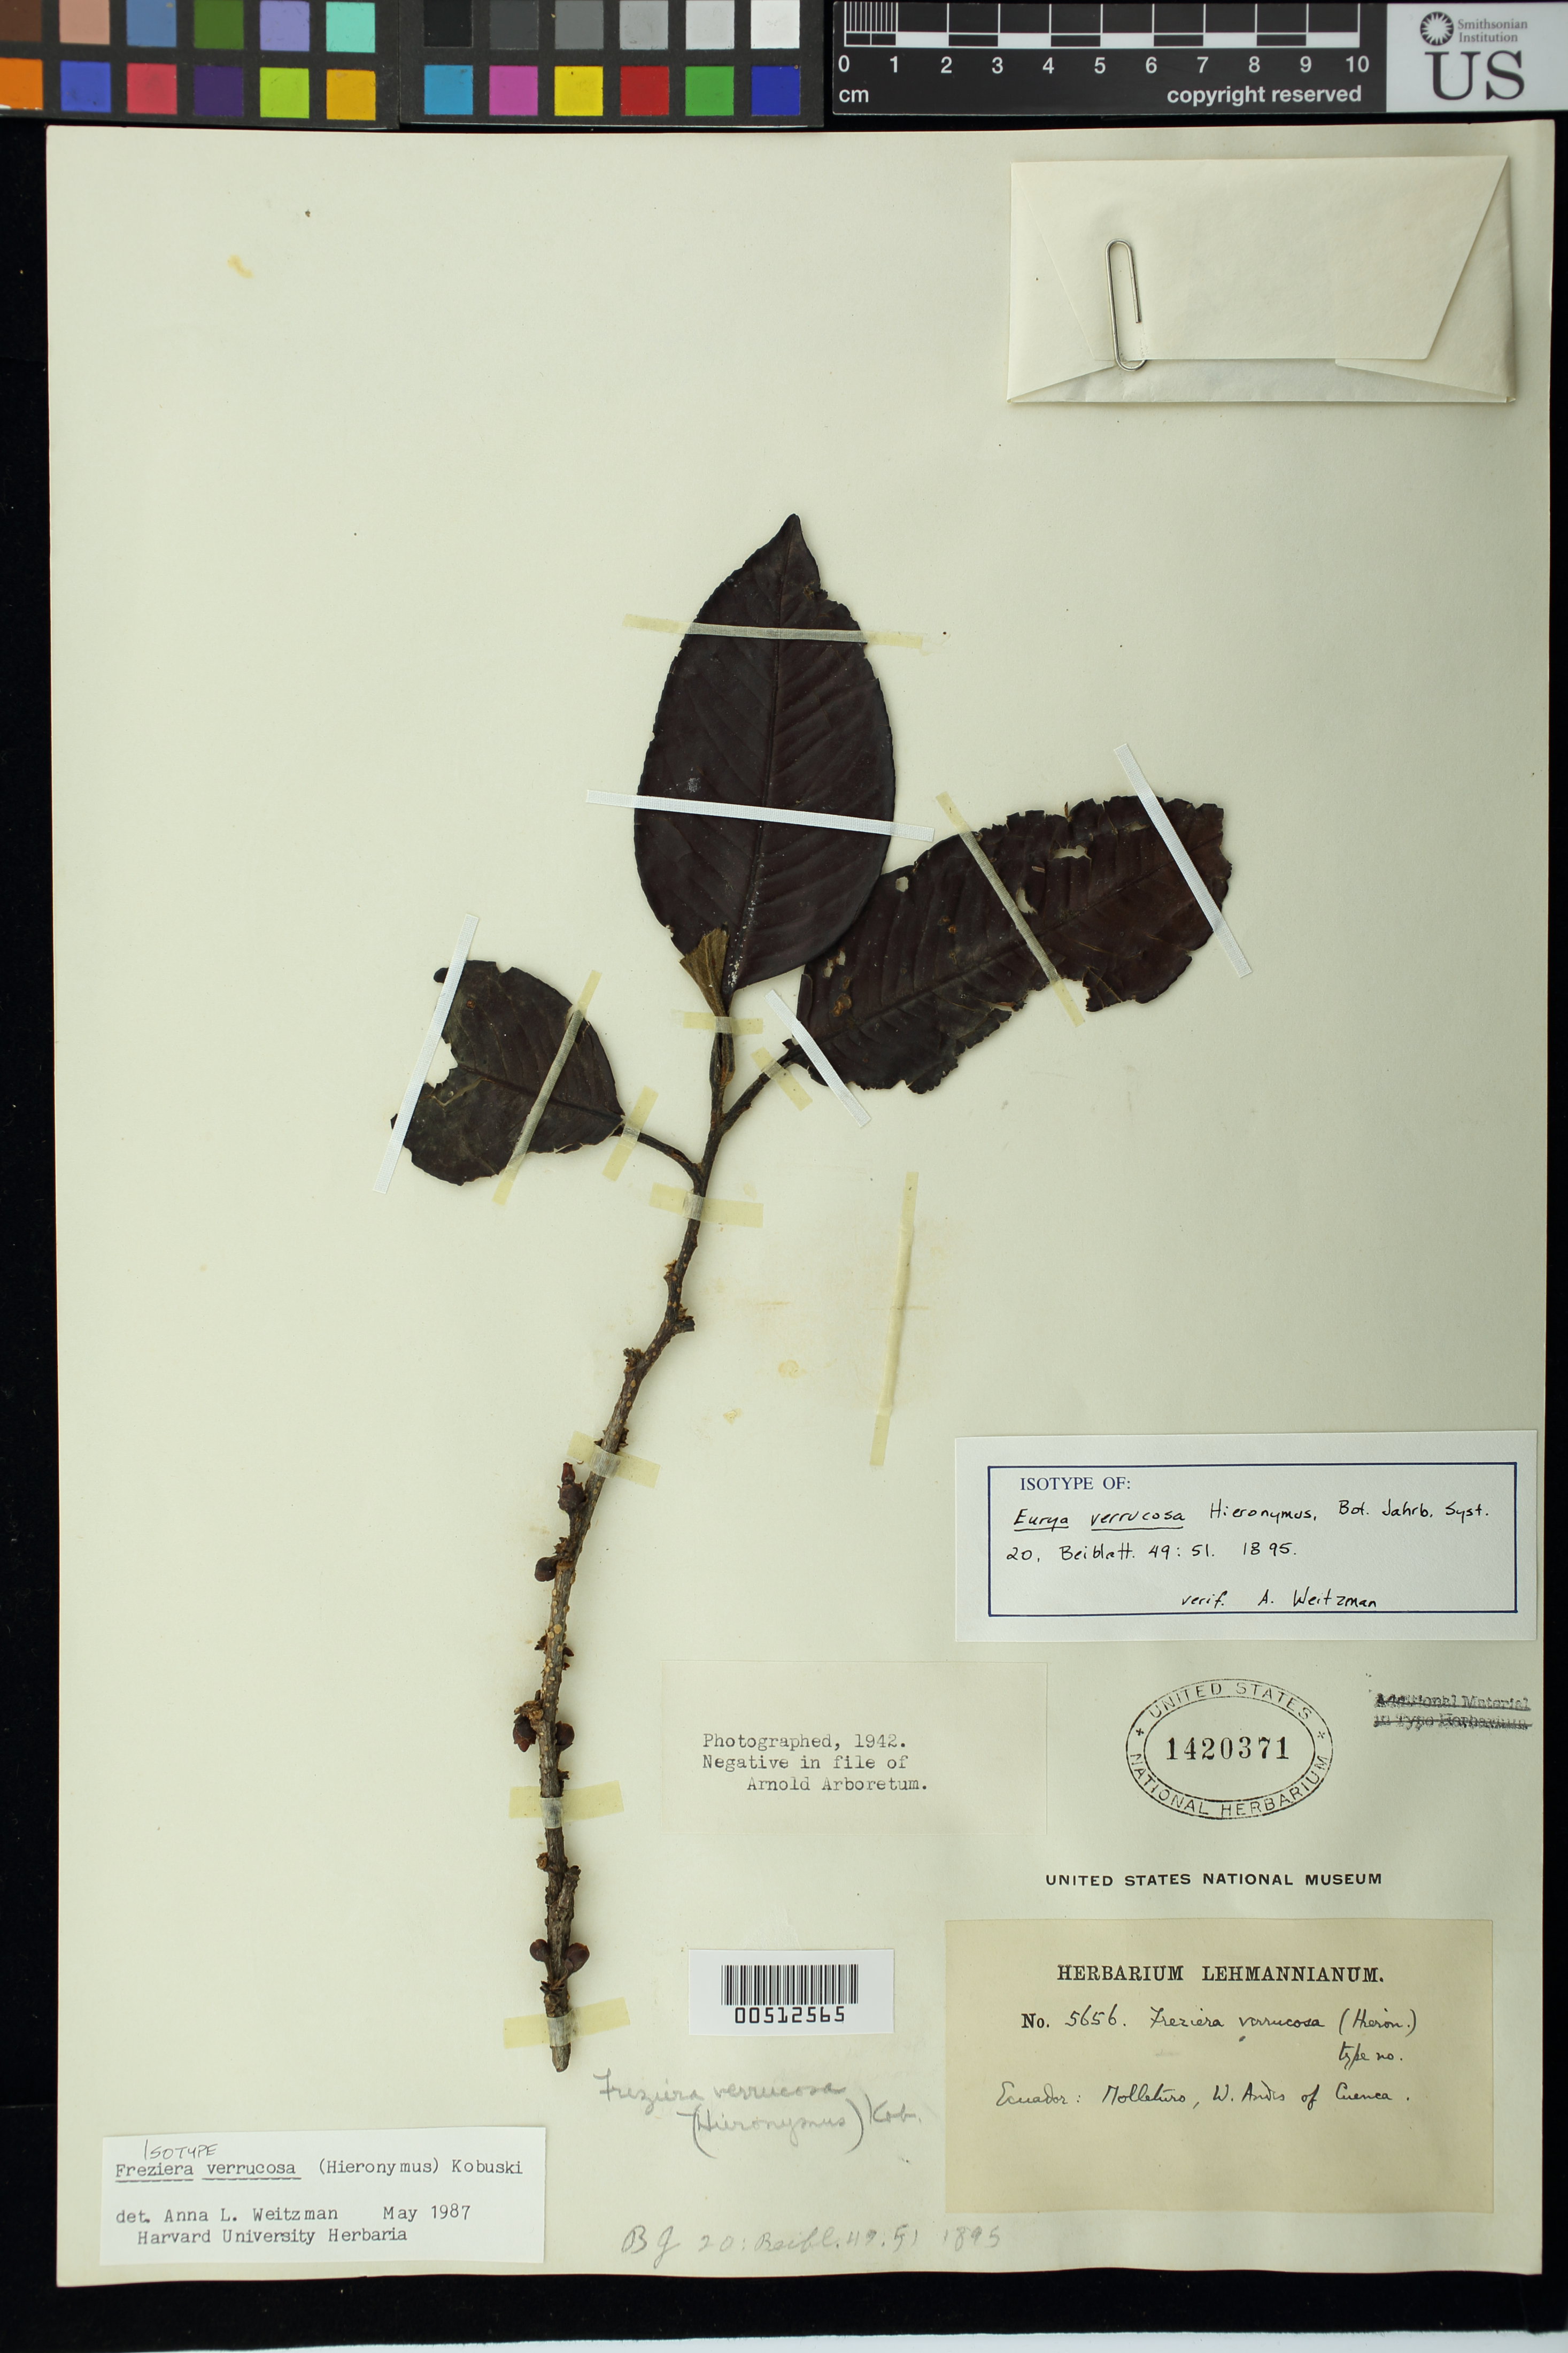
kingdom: Plantae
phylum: Tracheophyta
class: Magnoliopsida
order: Ericales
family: Pentaphylacaceae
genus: Eurya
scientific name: Eurya verrucosa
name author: Hieron.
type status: Isotype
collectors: F. C. Lehmann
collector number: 5656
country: Ecuador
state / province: Azuay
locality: Molleturo, W slopes of Andes of Cuenca, around Yerbabuenas and Molleturo.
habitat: in dense forest Grows in the dense forests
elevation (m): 2400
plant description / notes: Plant description & habit data apparently recorded from other US duplicate.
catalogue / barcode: US 1420371